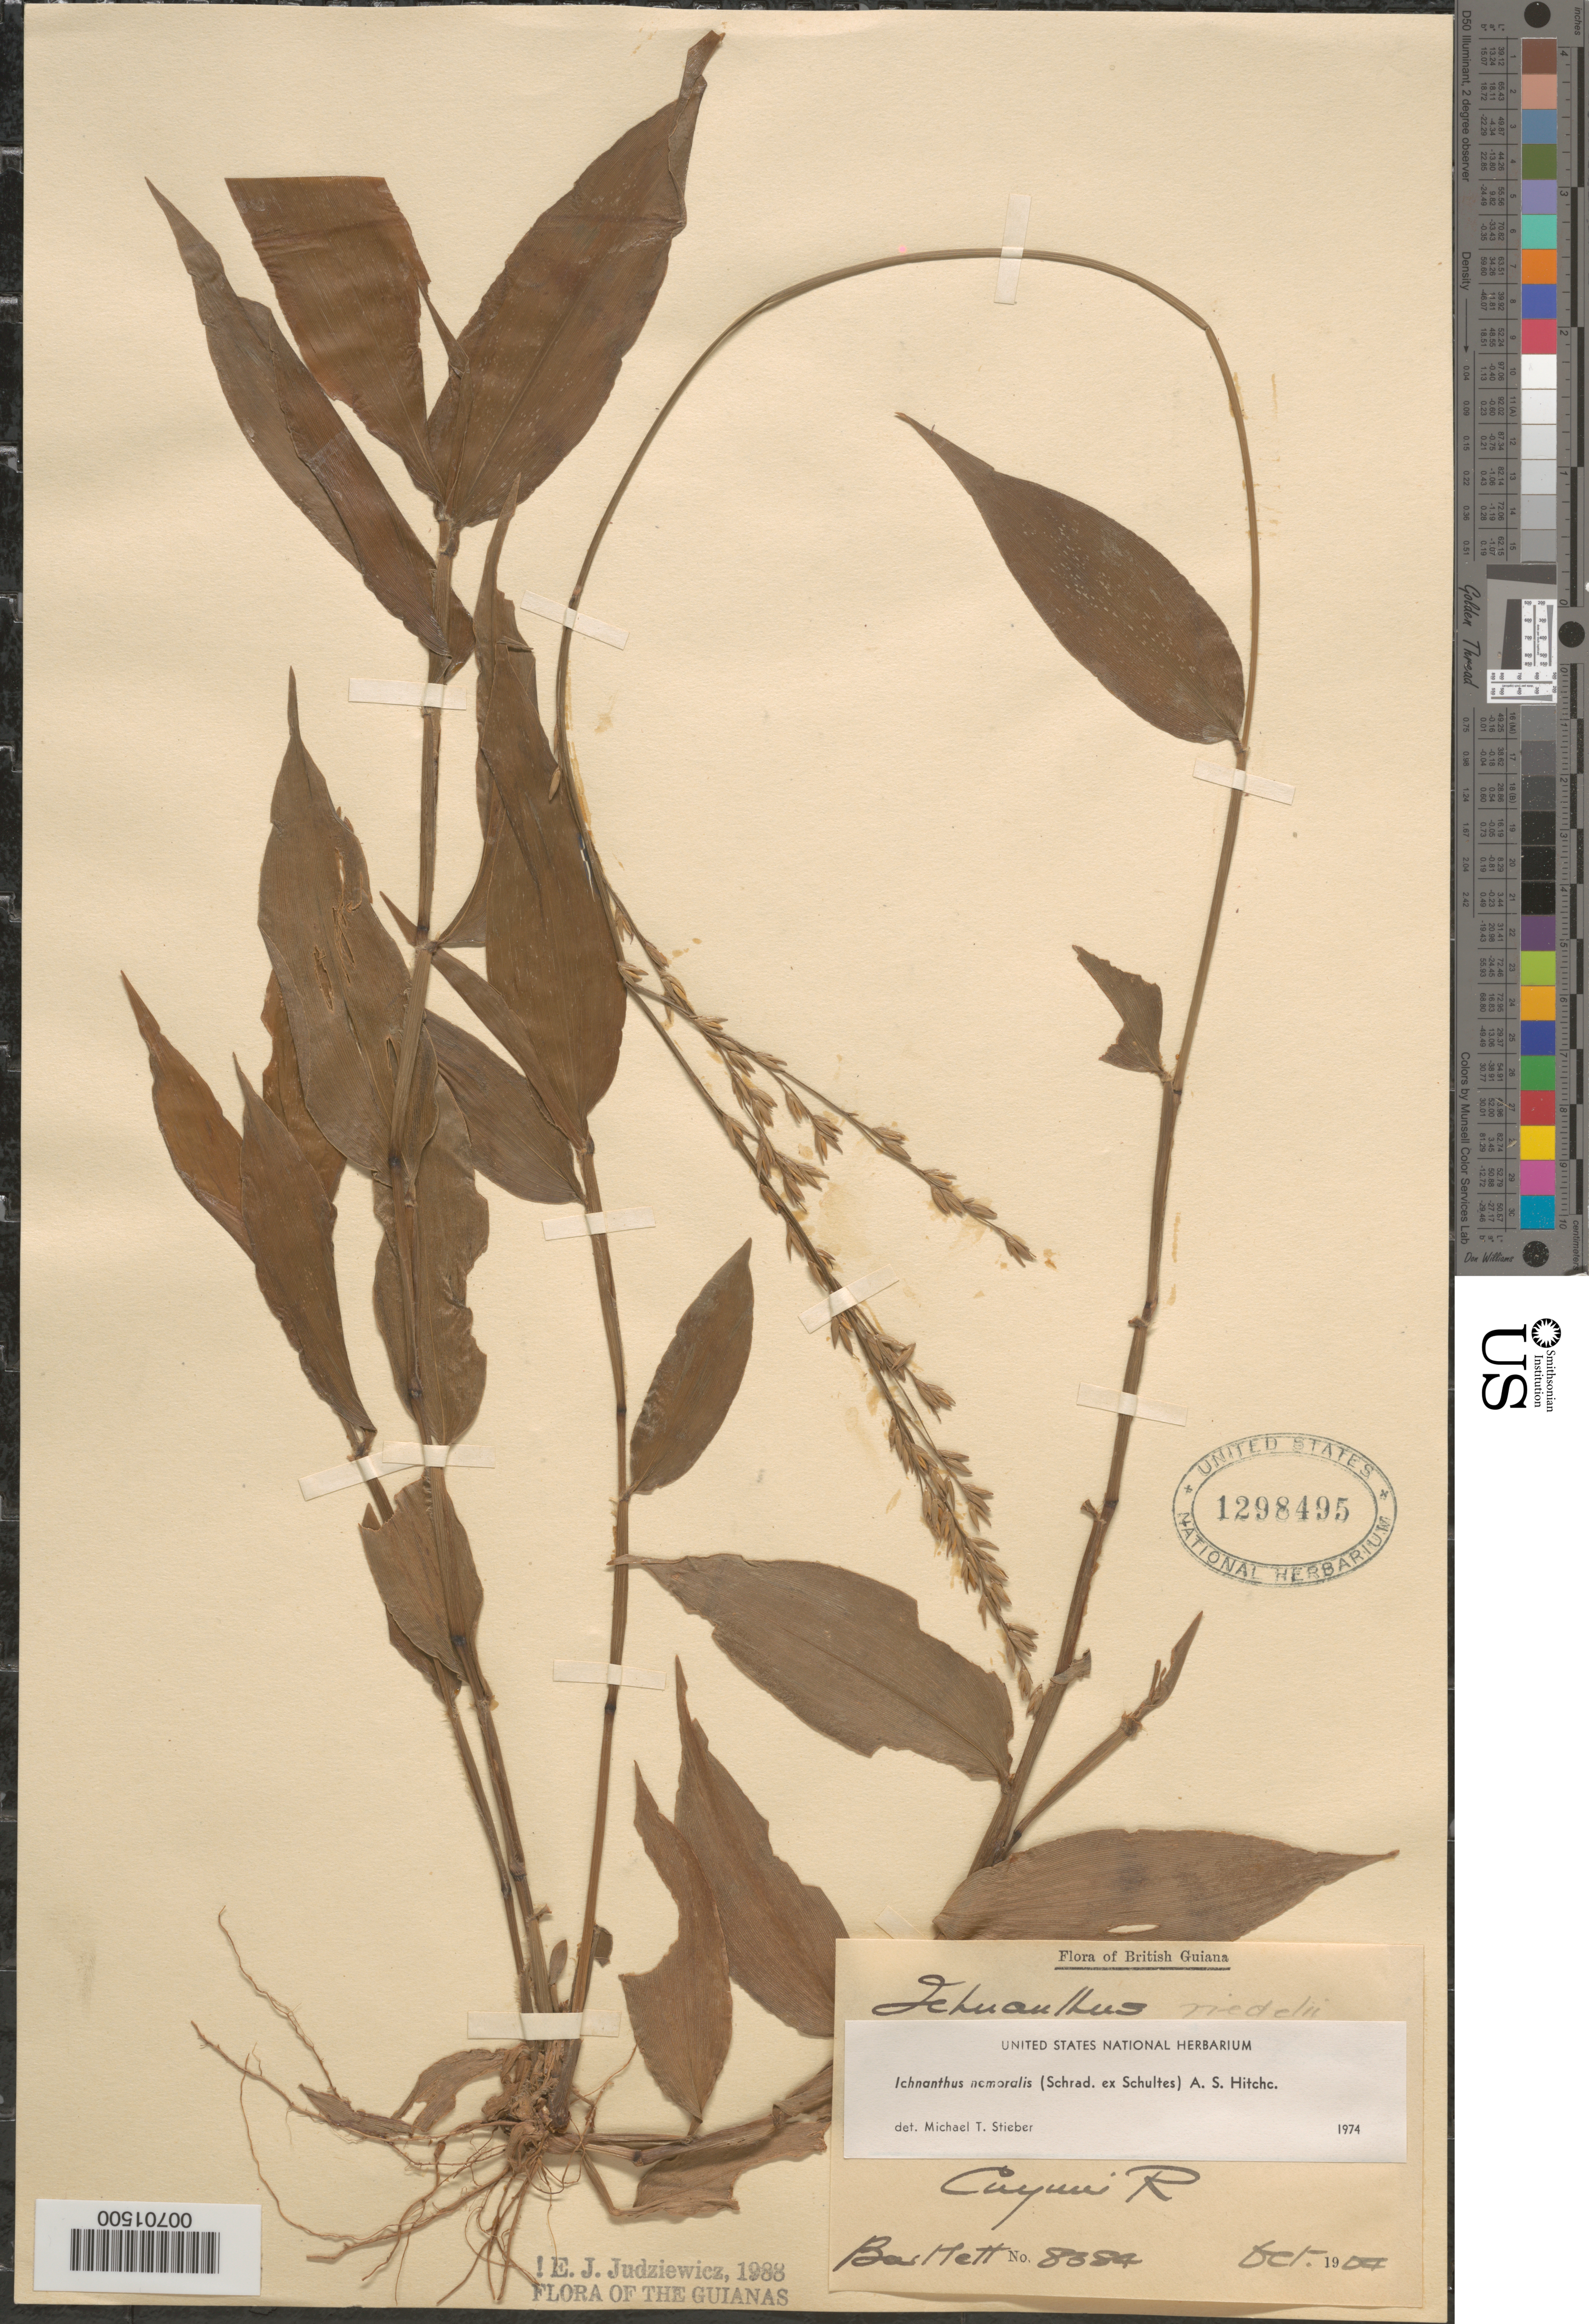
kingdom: Plantae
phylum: Tracheophyta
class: Liliopsida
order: Poales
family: Poaceae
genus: Ichnanthus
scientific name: Ichnanthus nemoralis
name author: (Schrad.) Hitchc. & Chase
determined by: Stieber, M. T.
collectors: A. W. Bartlett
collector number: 8384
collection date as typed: Oct-04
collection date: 2004-10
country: Guyana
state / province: Cuyuni-Mazaruni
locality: Cuyuni R.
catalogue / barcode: US 1298495